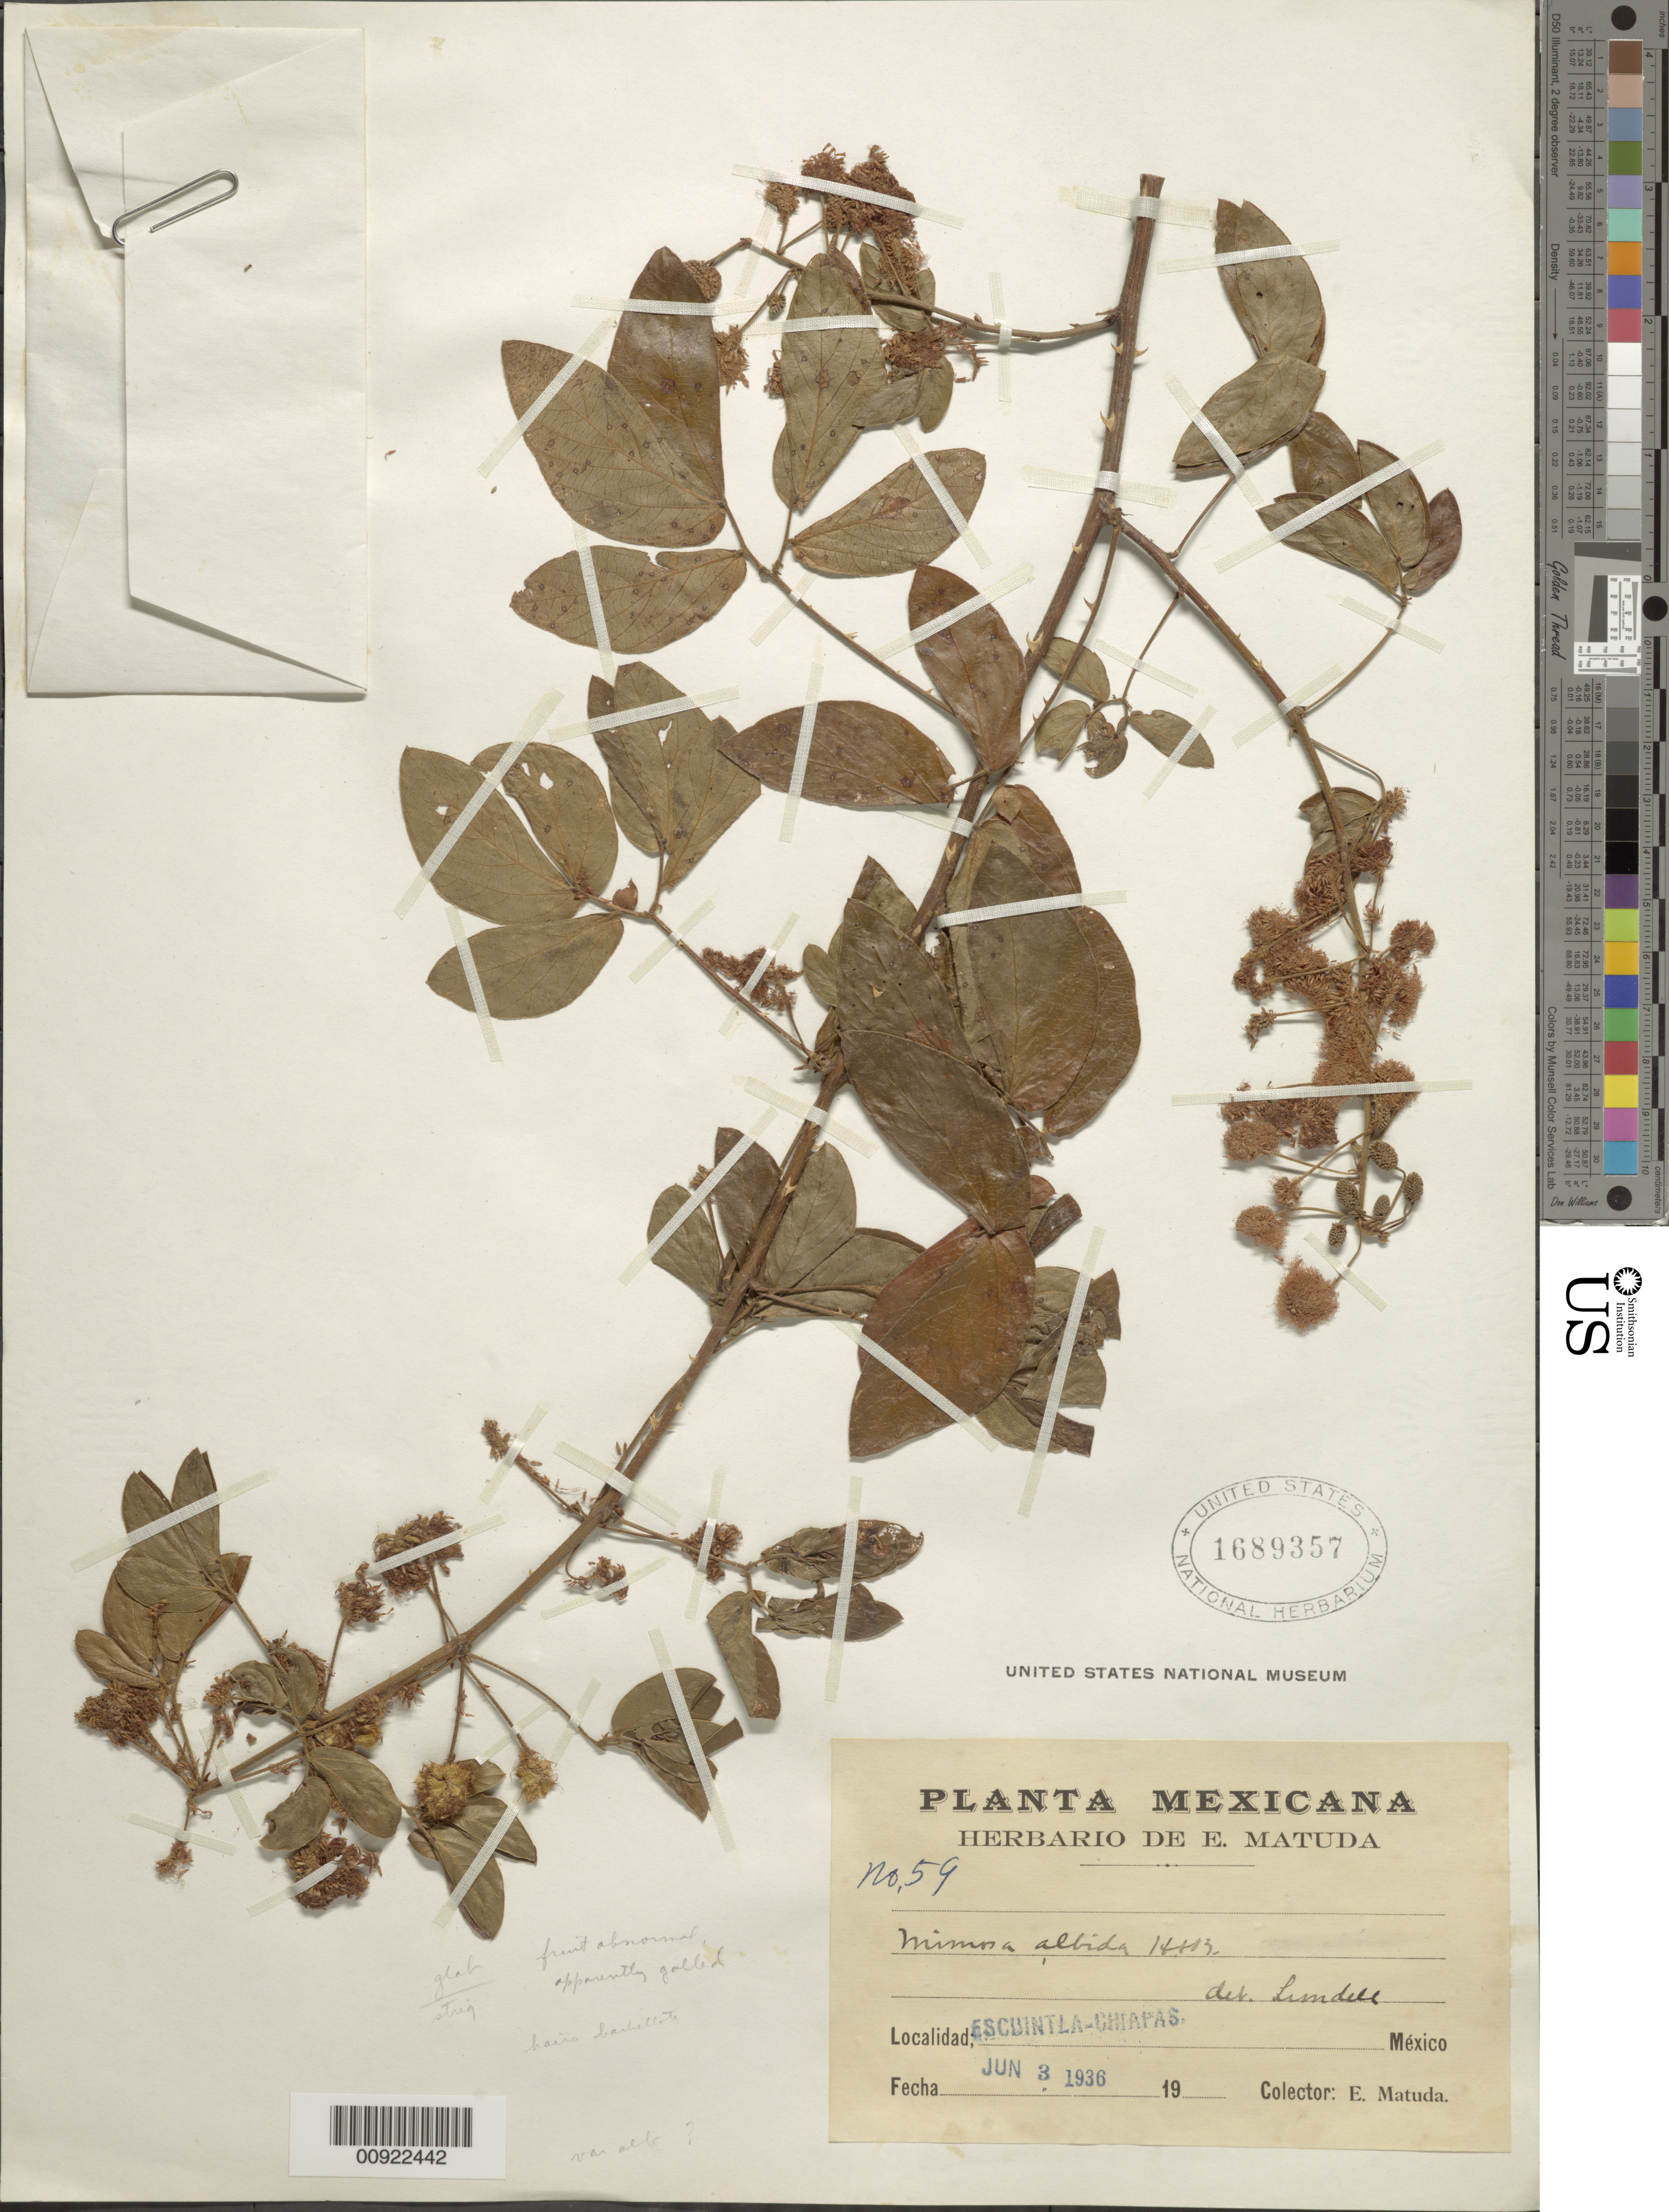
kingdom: Plantae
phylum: Tracheophyta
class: Magnoliopsida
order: Fabales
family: Fabaceae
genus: Mimosa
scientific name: Mimosa albida var. strigosa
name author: (Willd.) B.L. Rob.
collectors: E. Matuda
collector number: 59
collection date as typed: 03 Jun 1936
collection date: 1936-06-03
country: Mexico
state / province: Chiapas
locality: Escuintla, Chiapas.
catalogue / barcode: US 1689357